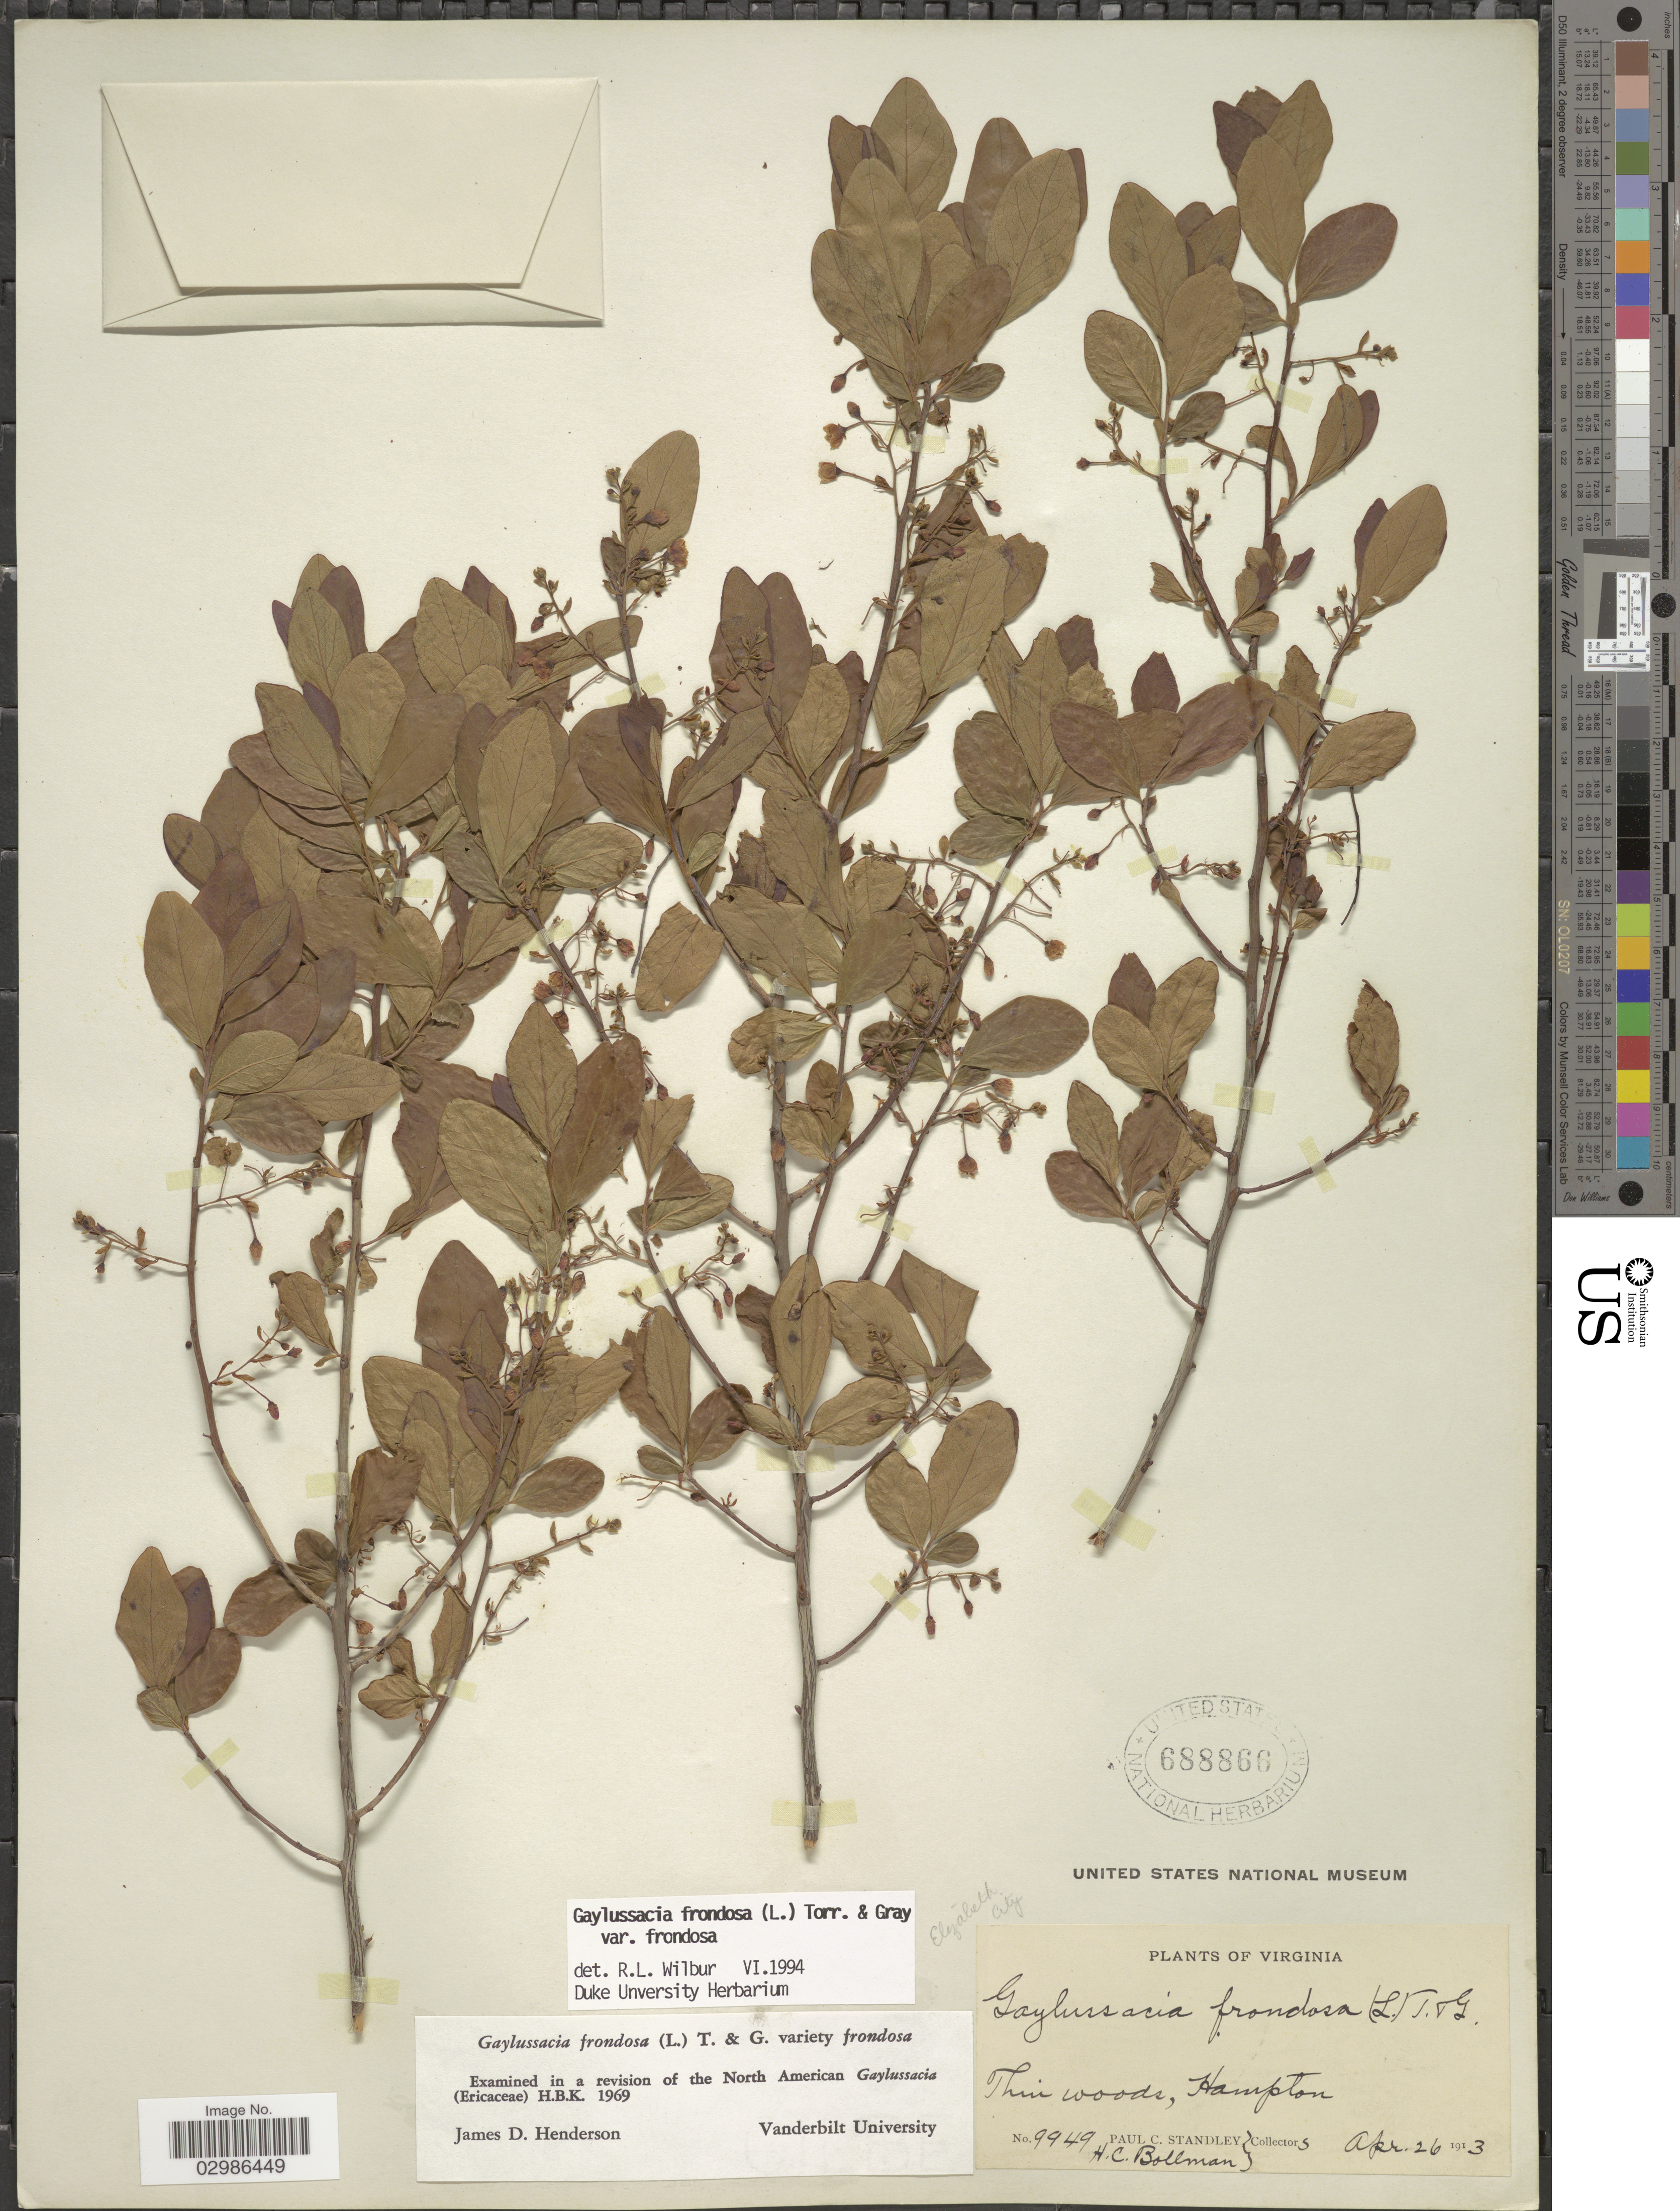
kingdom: Plantae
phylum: Tracheophyta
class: Magnoliopsida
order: Ericales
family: Ericaceae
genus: Gaylussacia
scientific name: Gaylussacia frondosa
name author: (L.) Torr. & A. Gray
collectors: P. C. Standley & H. C. Bollman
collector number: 9949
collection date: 1913-04-26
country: United States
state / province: Virginia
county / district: City of Hampton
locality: Hampton. Elizabeth City.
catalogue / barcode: US 688866